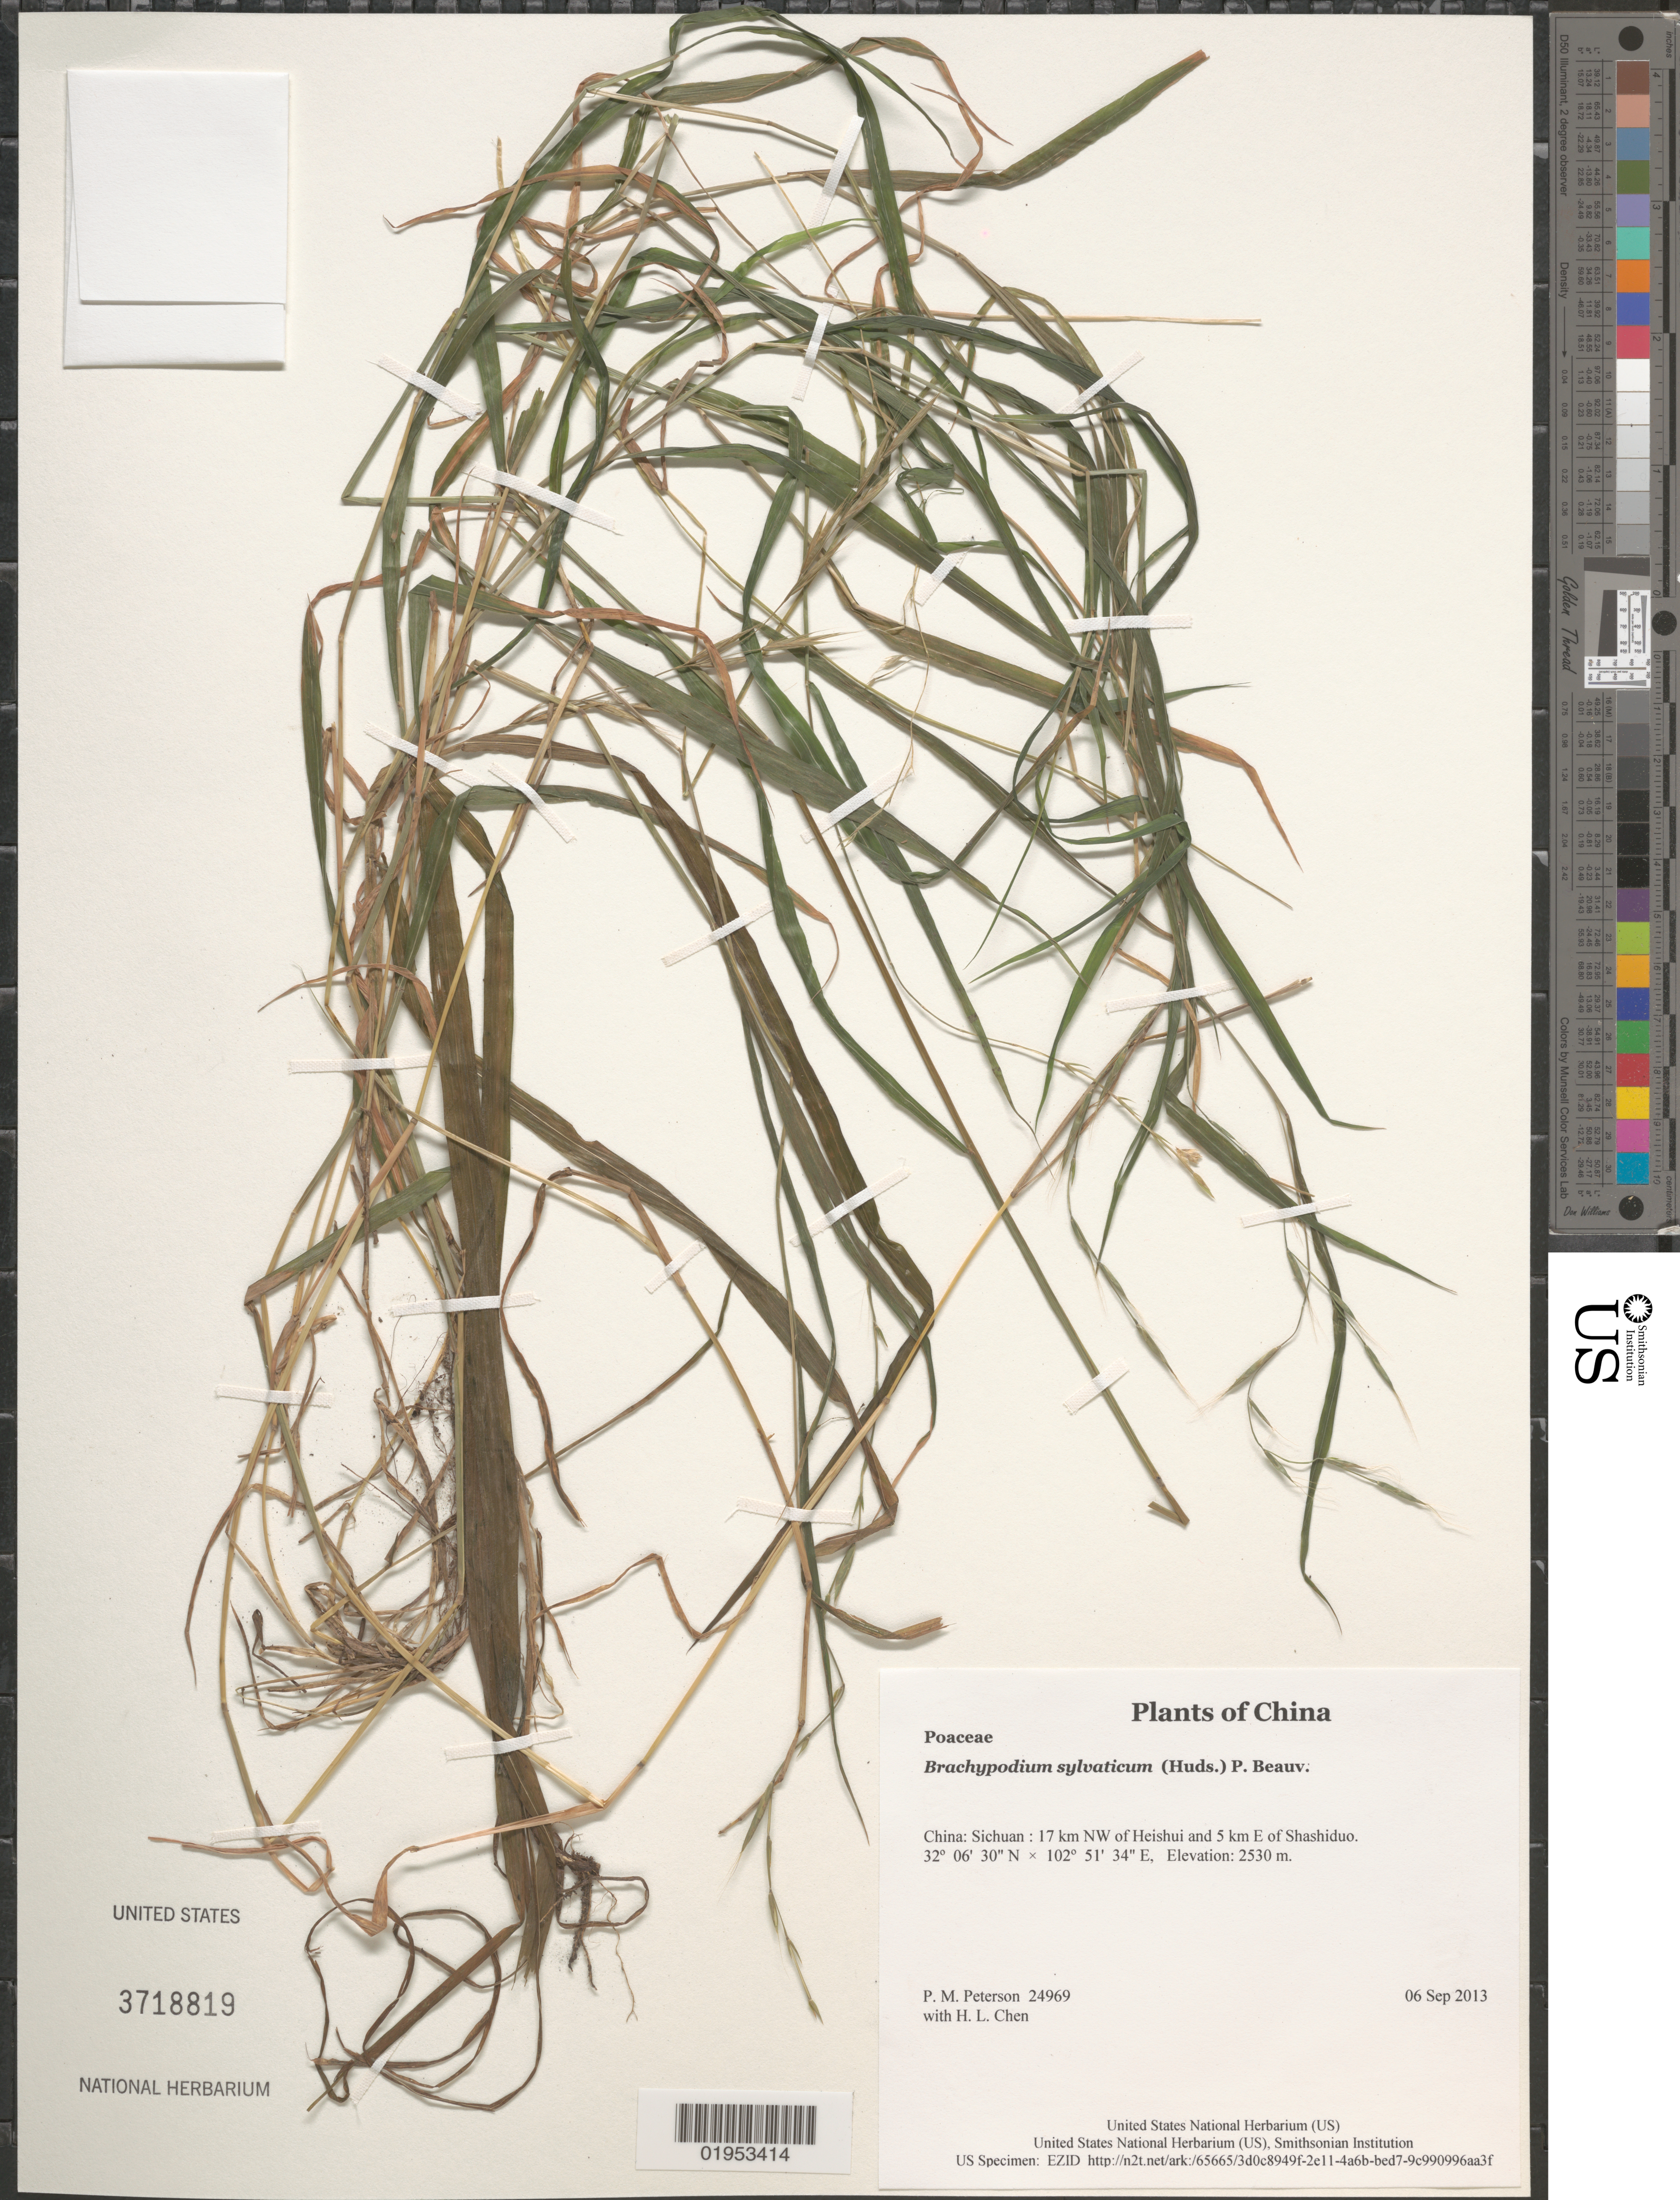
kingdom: Plantae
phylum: Tracheophyta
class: Liliopsida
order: Poales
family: Poaceae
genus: Brachypodium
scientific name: Brachypodium sylvaticum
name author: (Huds.) P. Beauv.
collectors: P. M. Peterson & H. L. Chen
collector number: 24969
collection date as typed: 6 Sep 2013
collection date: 2013-09-06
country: China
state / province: Sichuan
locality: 17 km NW of Heishui and 5 km E of Shashiduo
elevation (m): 2530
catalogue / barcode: US 3718819